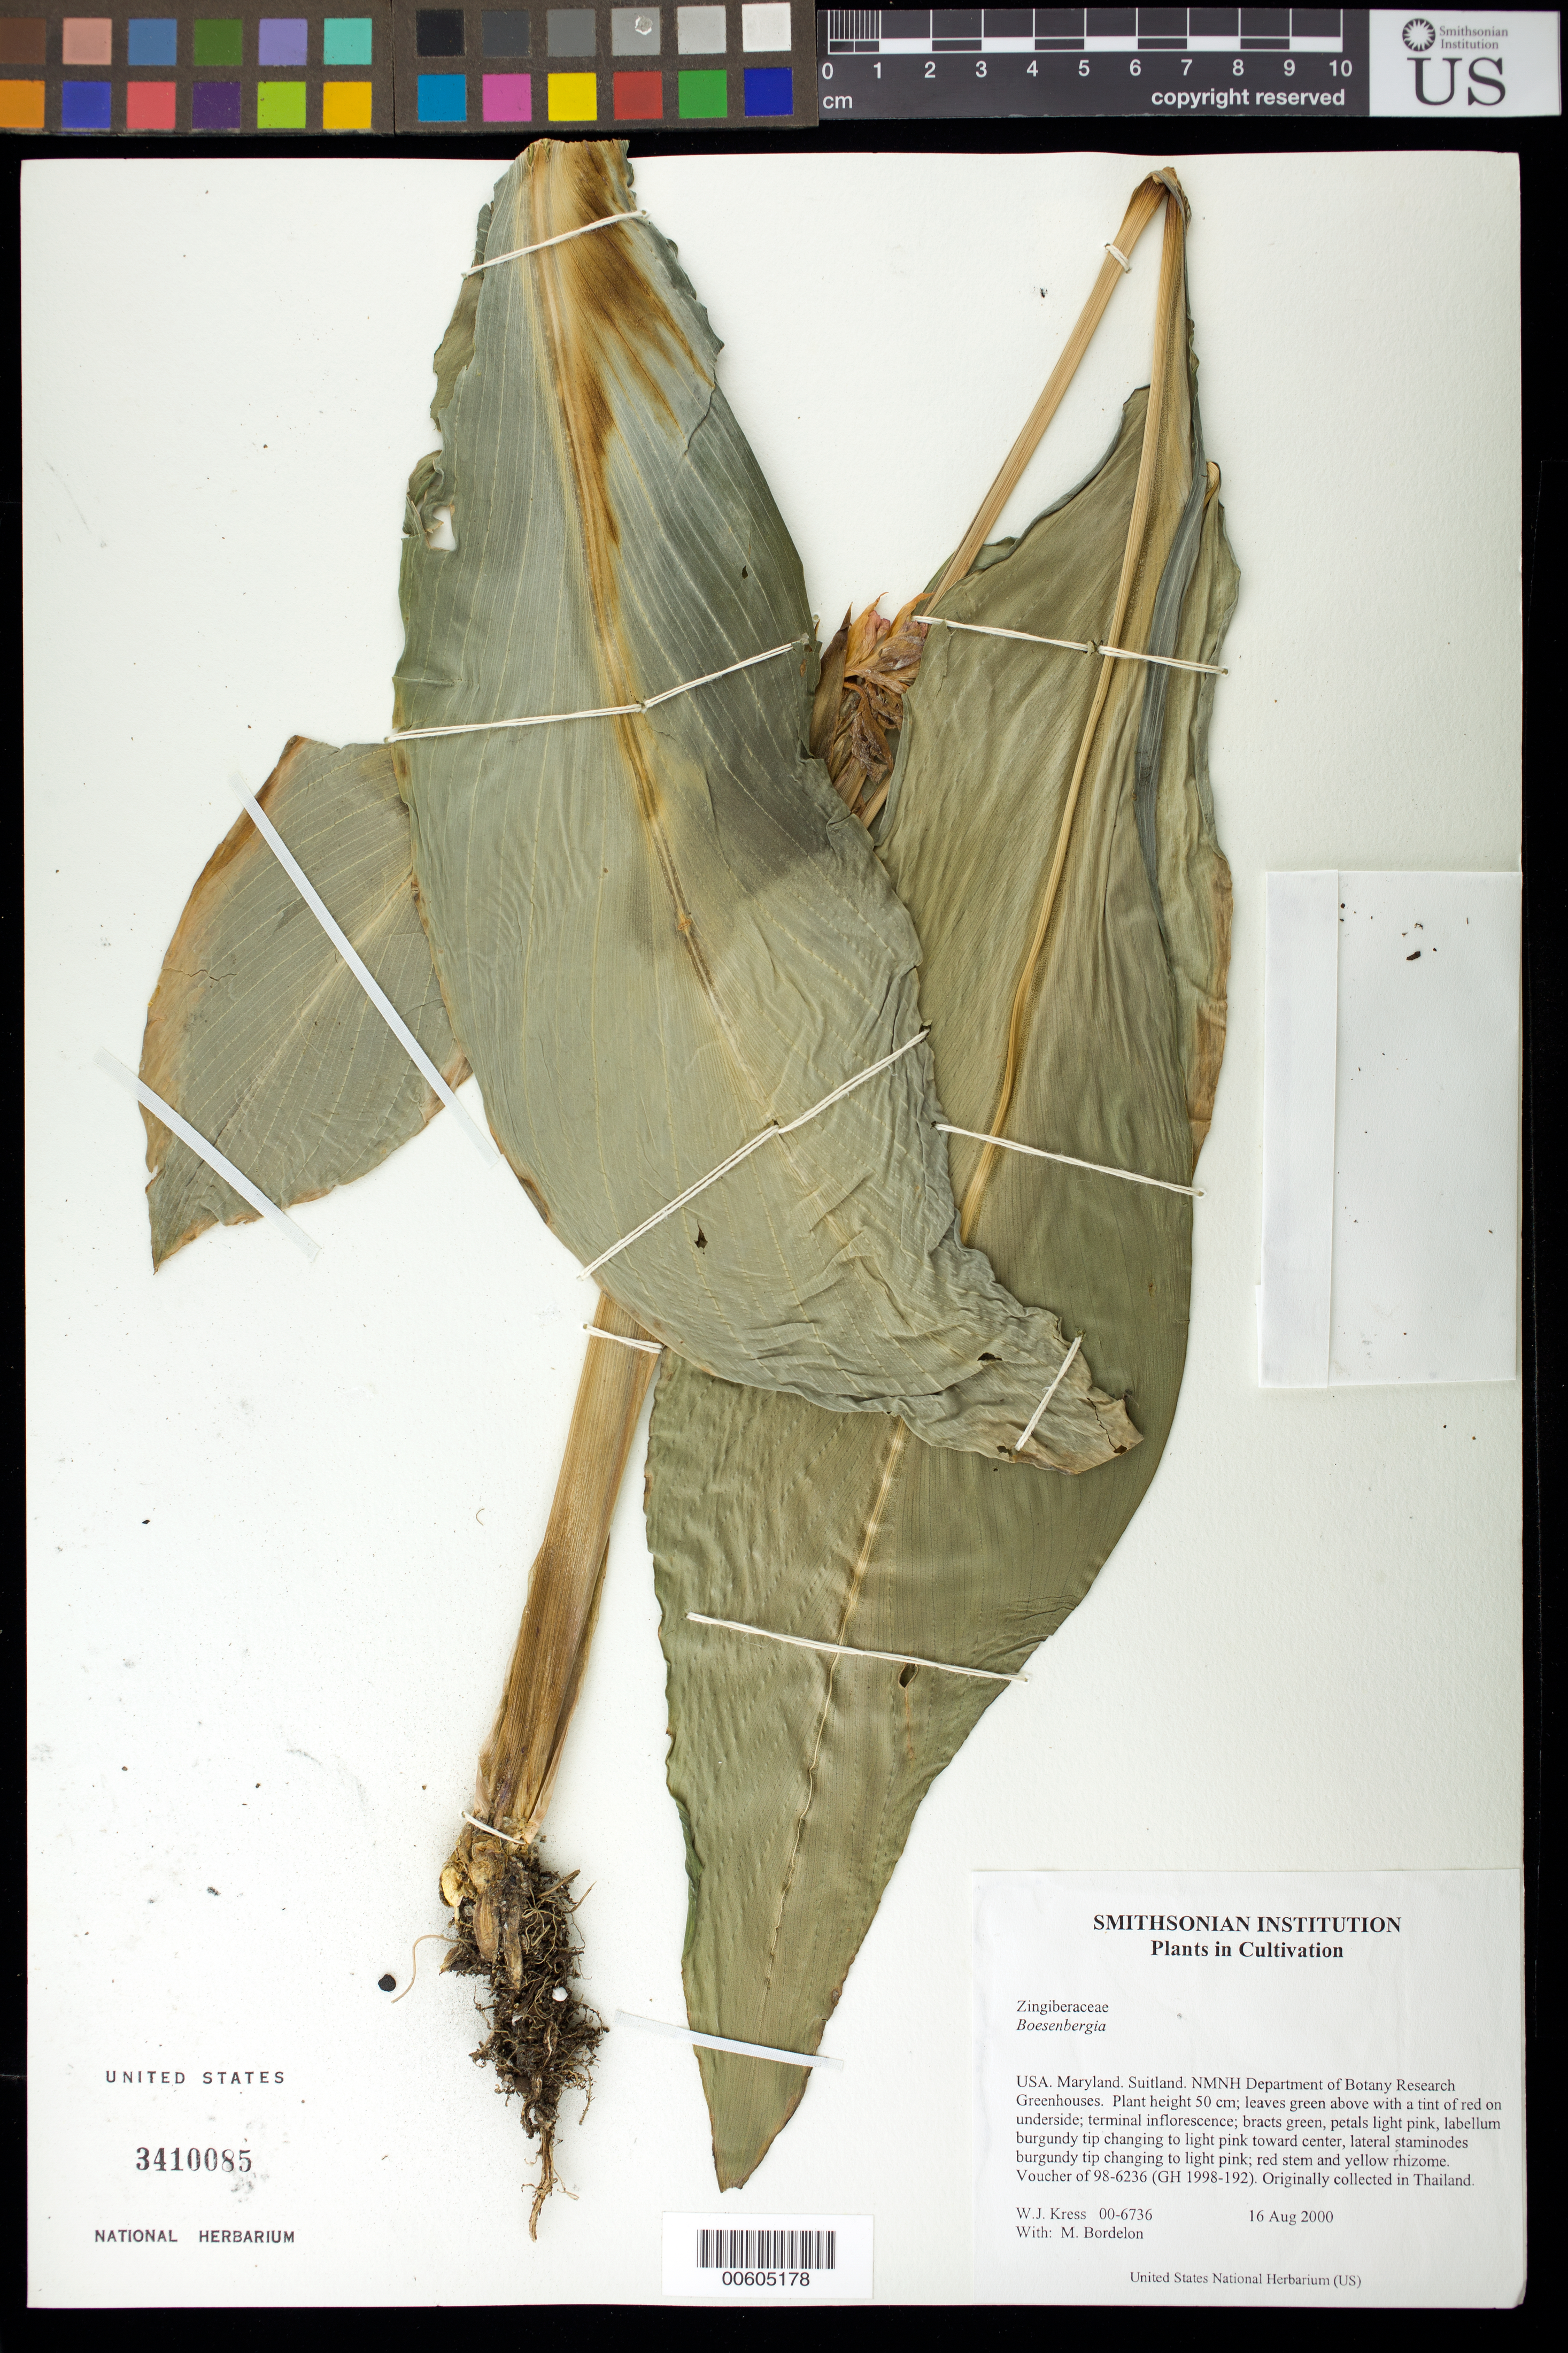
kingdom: Plantae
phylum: Tracheophyta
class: Liliopsida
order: Zingiberales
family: Zingiberaceae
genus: Boesenbergia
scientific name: Boesenbergia sp.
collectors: W. J. Kress & M. Bordelon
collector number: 00-6736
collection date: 2000-08-16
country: United States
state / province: Maryland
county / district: Prince George's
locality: NMNH Botany Research Greenhouses. Suitland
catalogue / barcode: US 3410085